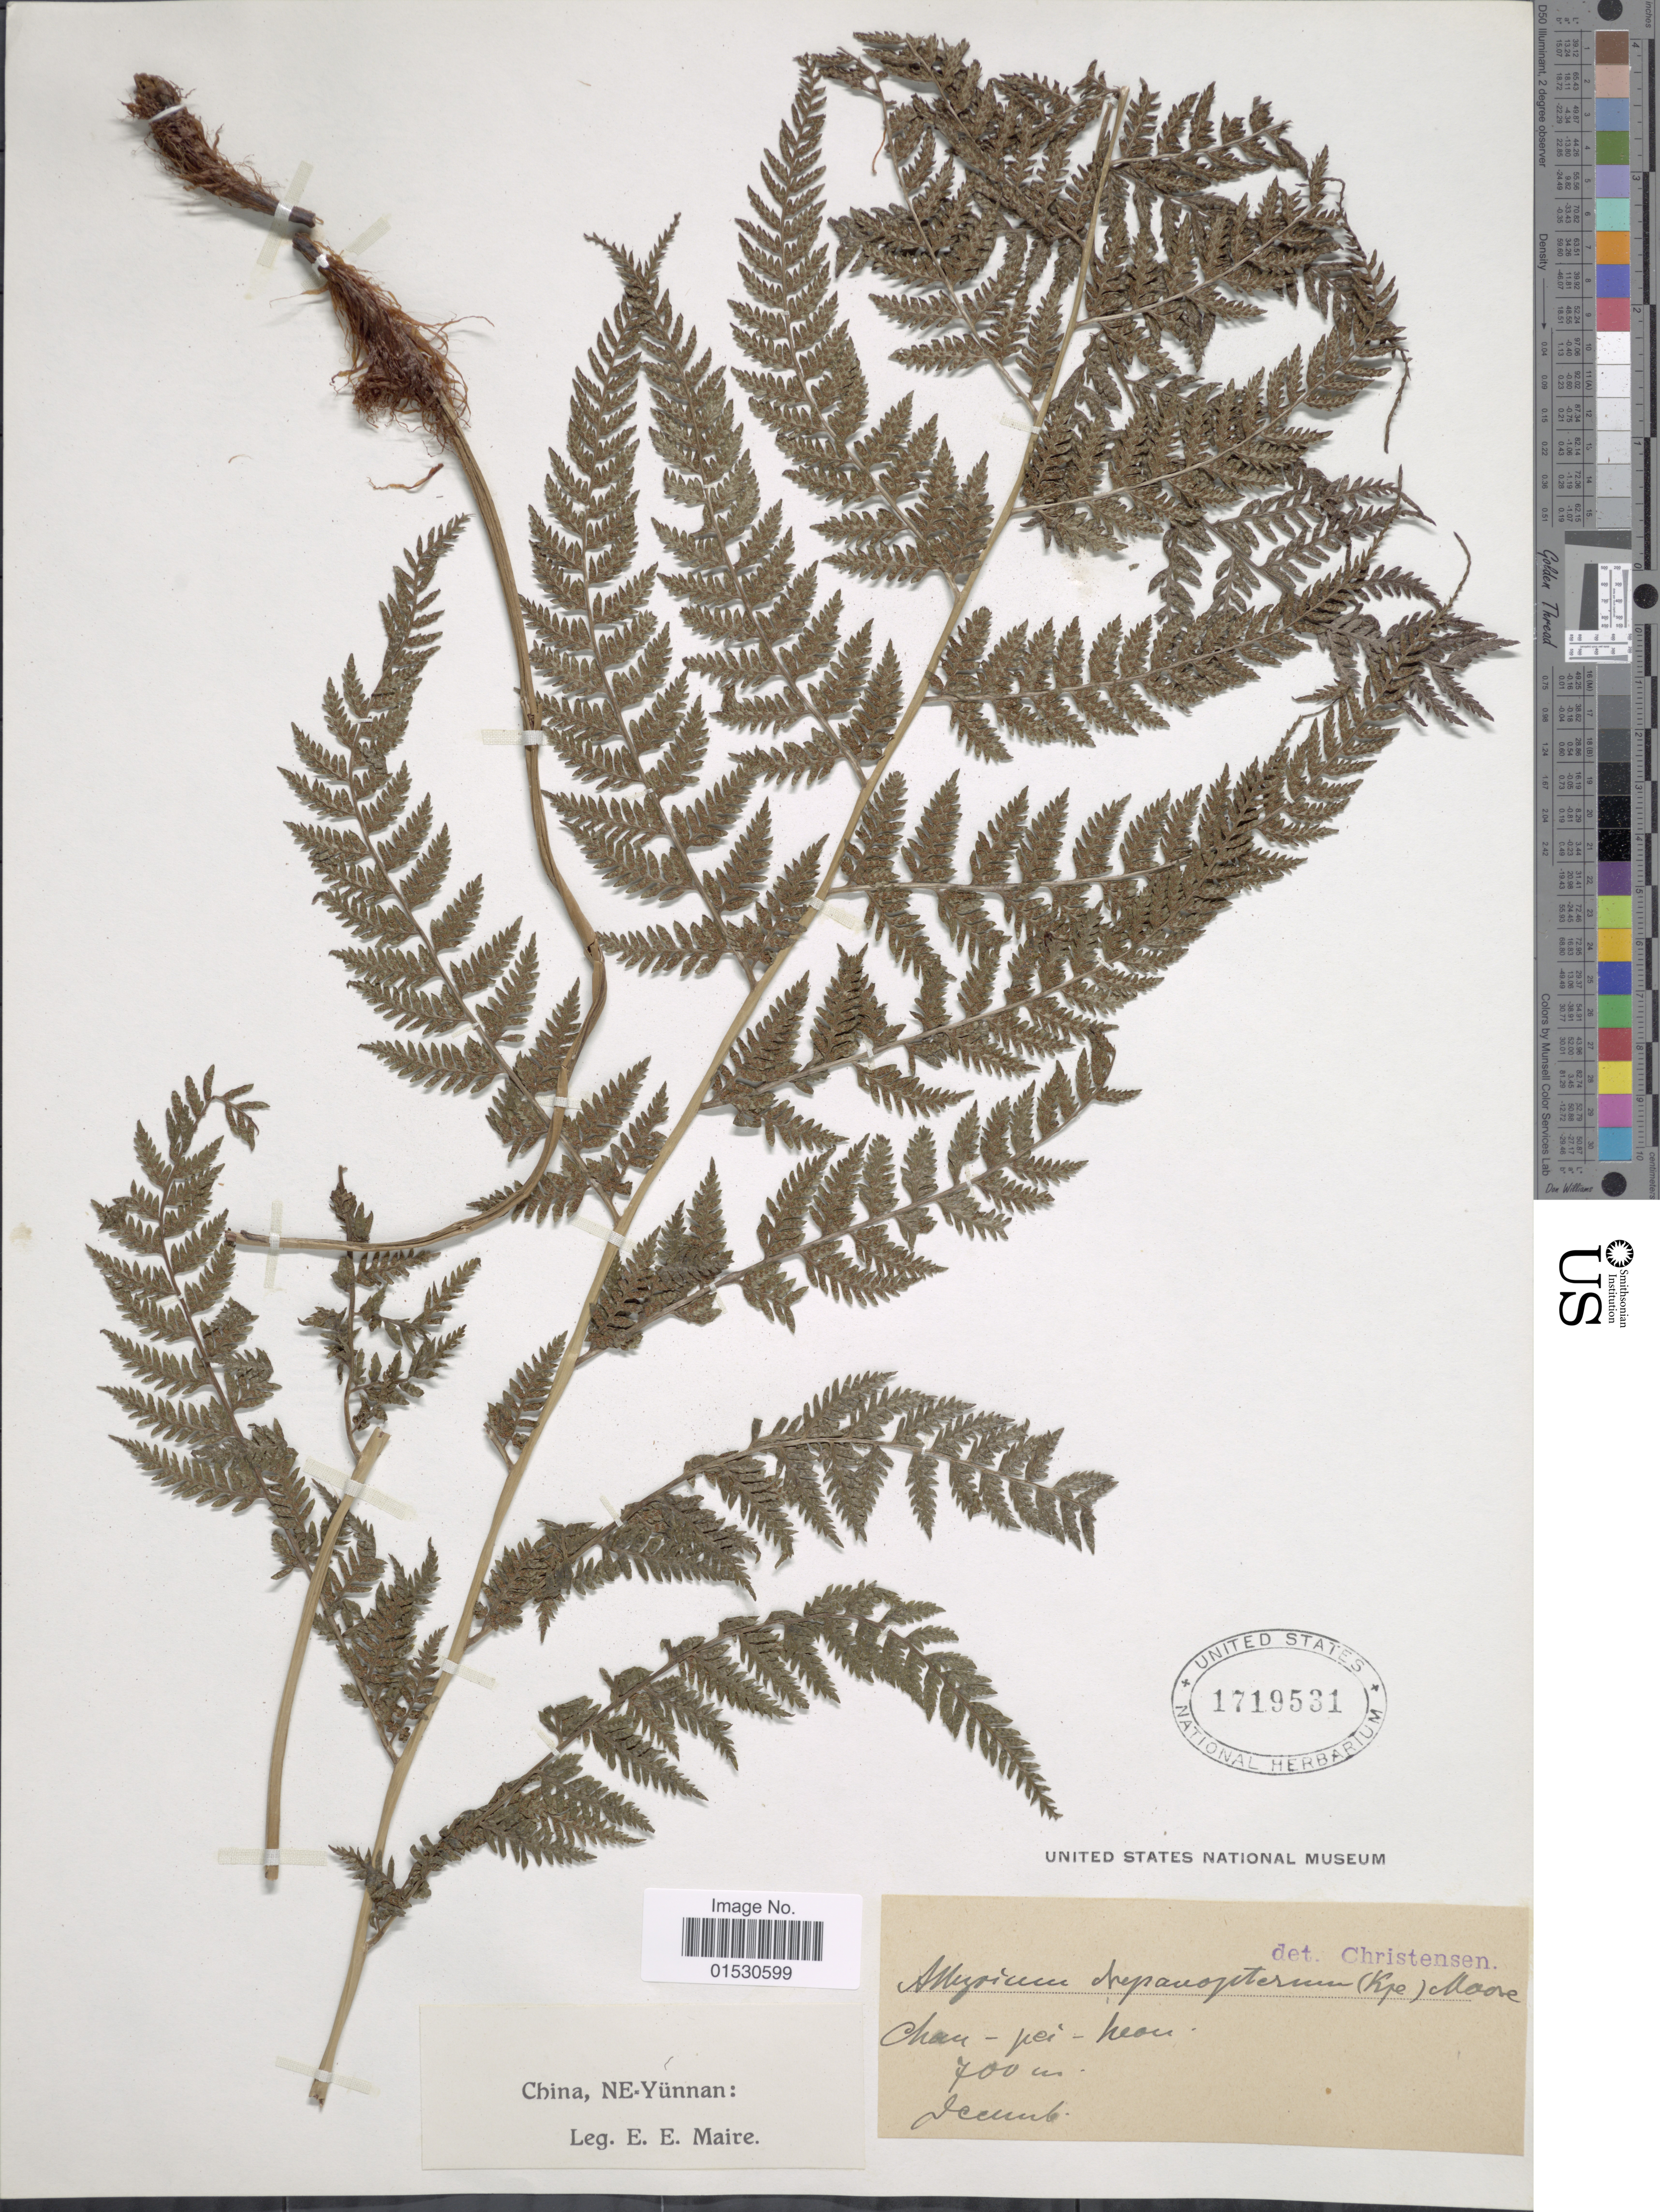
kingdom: Plantae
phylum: Tracheophyta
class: Polypodiopsida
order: Polypodiales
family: Athyriaceae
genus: Athyrium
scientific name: Athyrium drepanopterum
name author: (Kunze) A. Braun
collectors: E. E. Maire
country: China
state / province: Yunnan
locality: Chau - Pei - heou [interpreted]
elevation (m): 700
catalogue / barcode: US 1719531